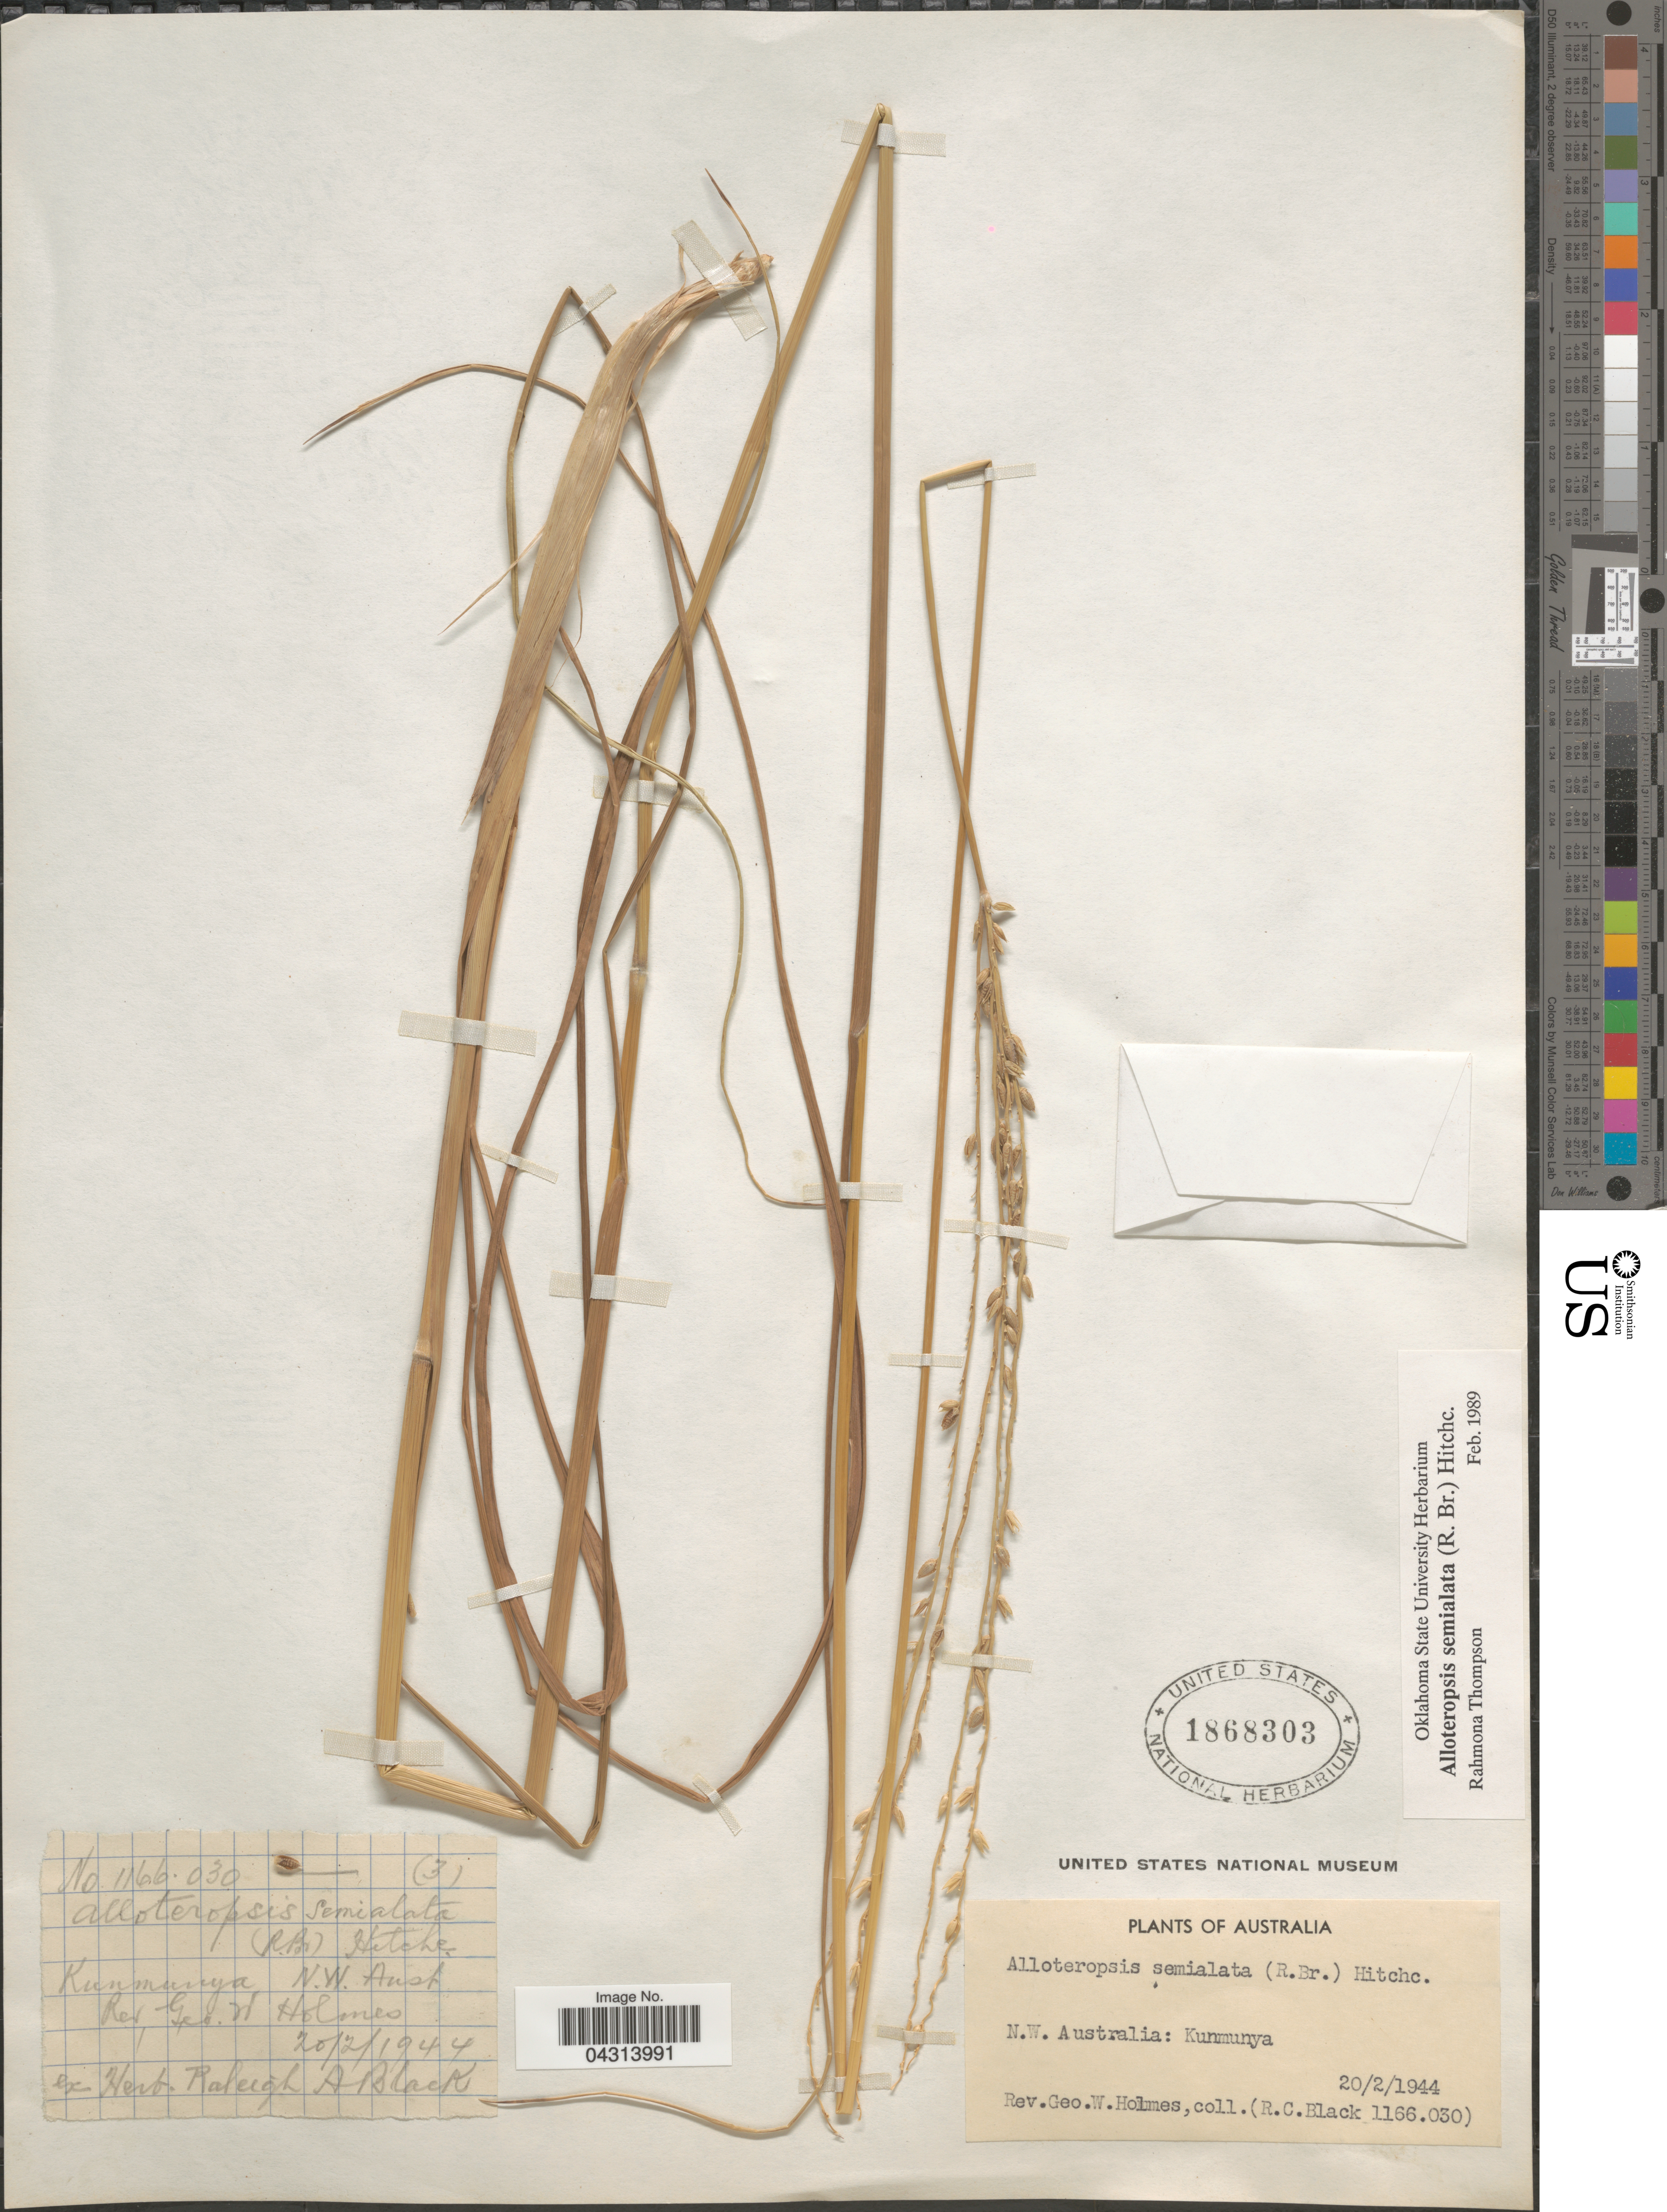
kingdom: Plantae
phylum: Tracheophyta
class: Liliopsida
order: Poales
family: Poaceae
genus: Alloteropsis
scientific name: Alloteropsis semialata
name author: (R. Br.) Hitchc.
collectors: G. Holmes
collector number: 1166.030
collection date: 1944-02-20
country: Australia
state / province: South Australia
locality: N.W. Australia: Kunmunya.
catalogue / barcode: US 1868303